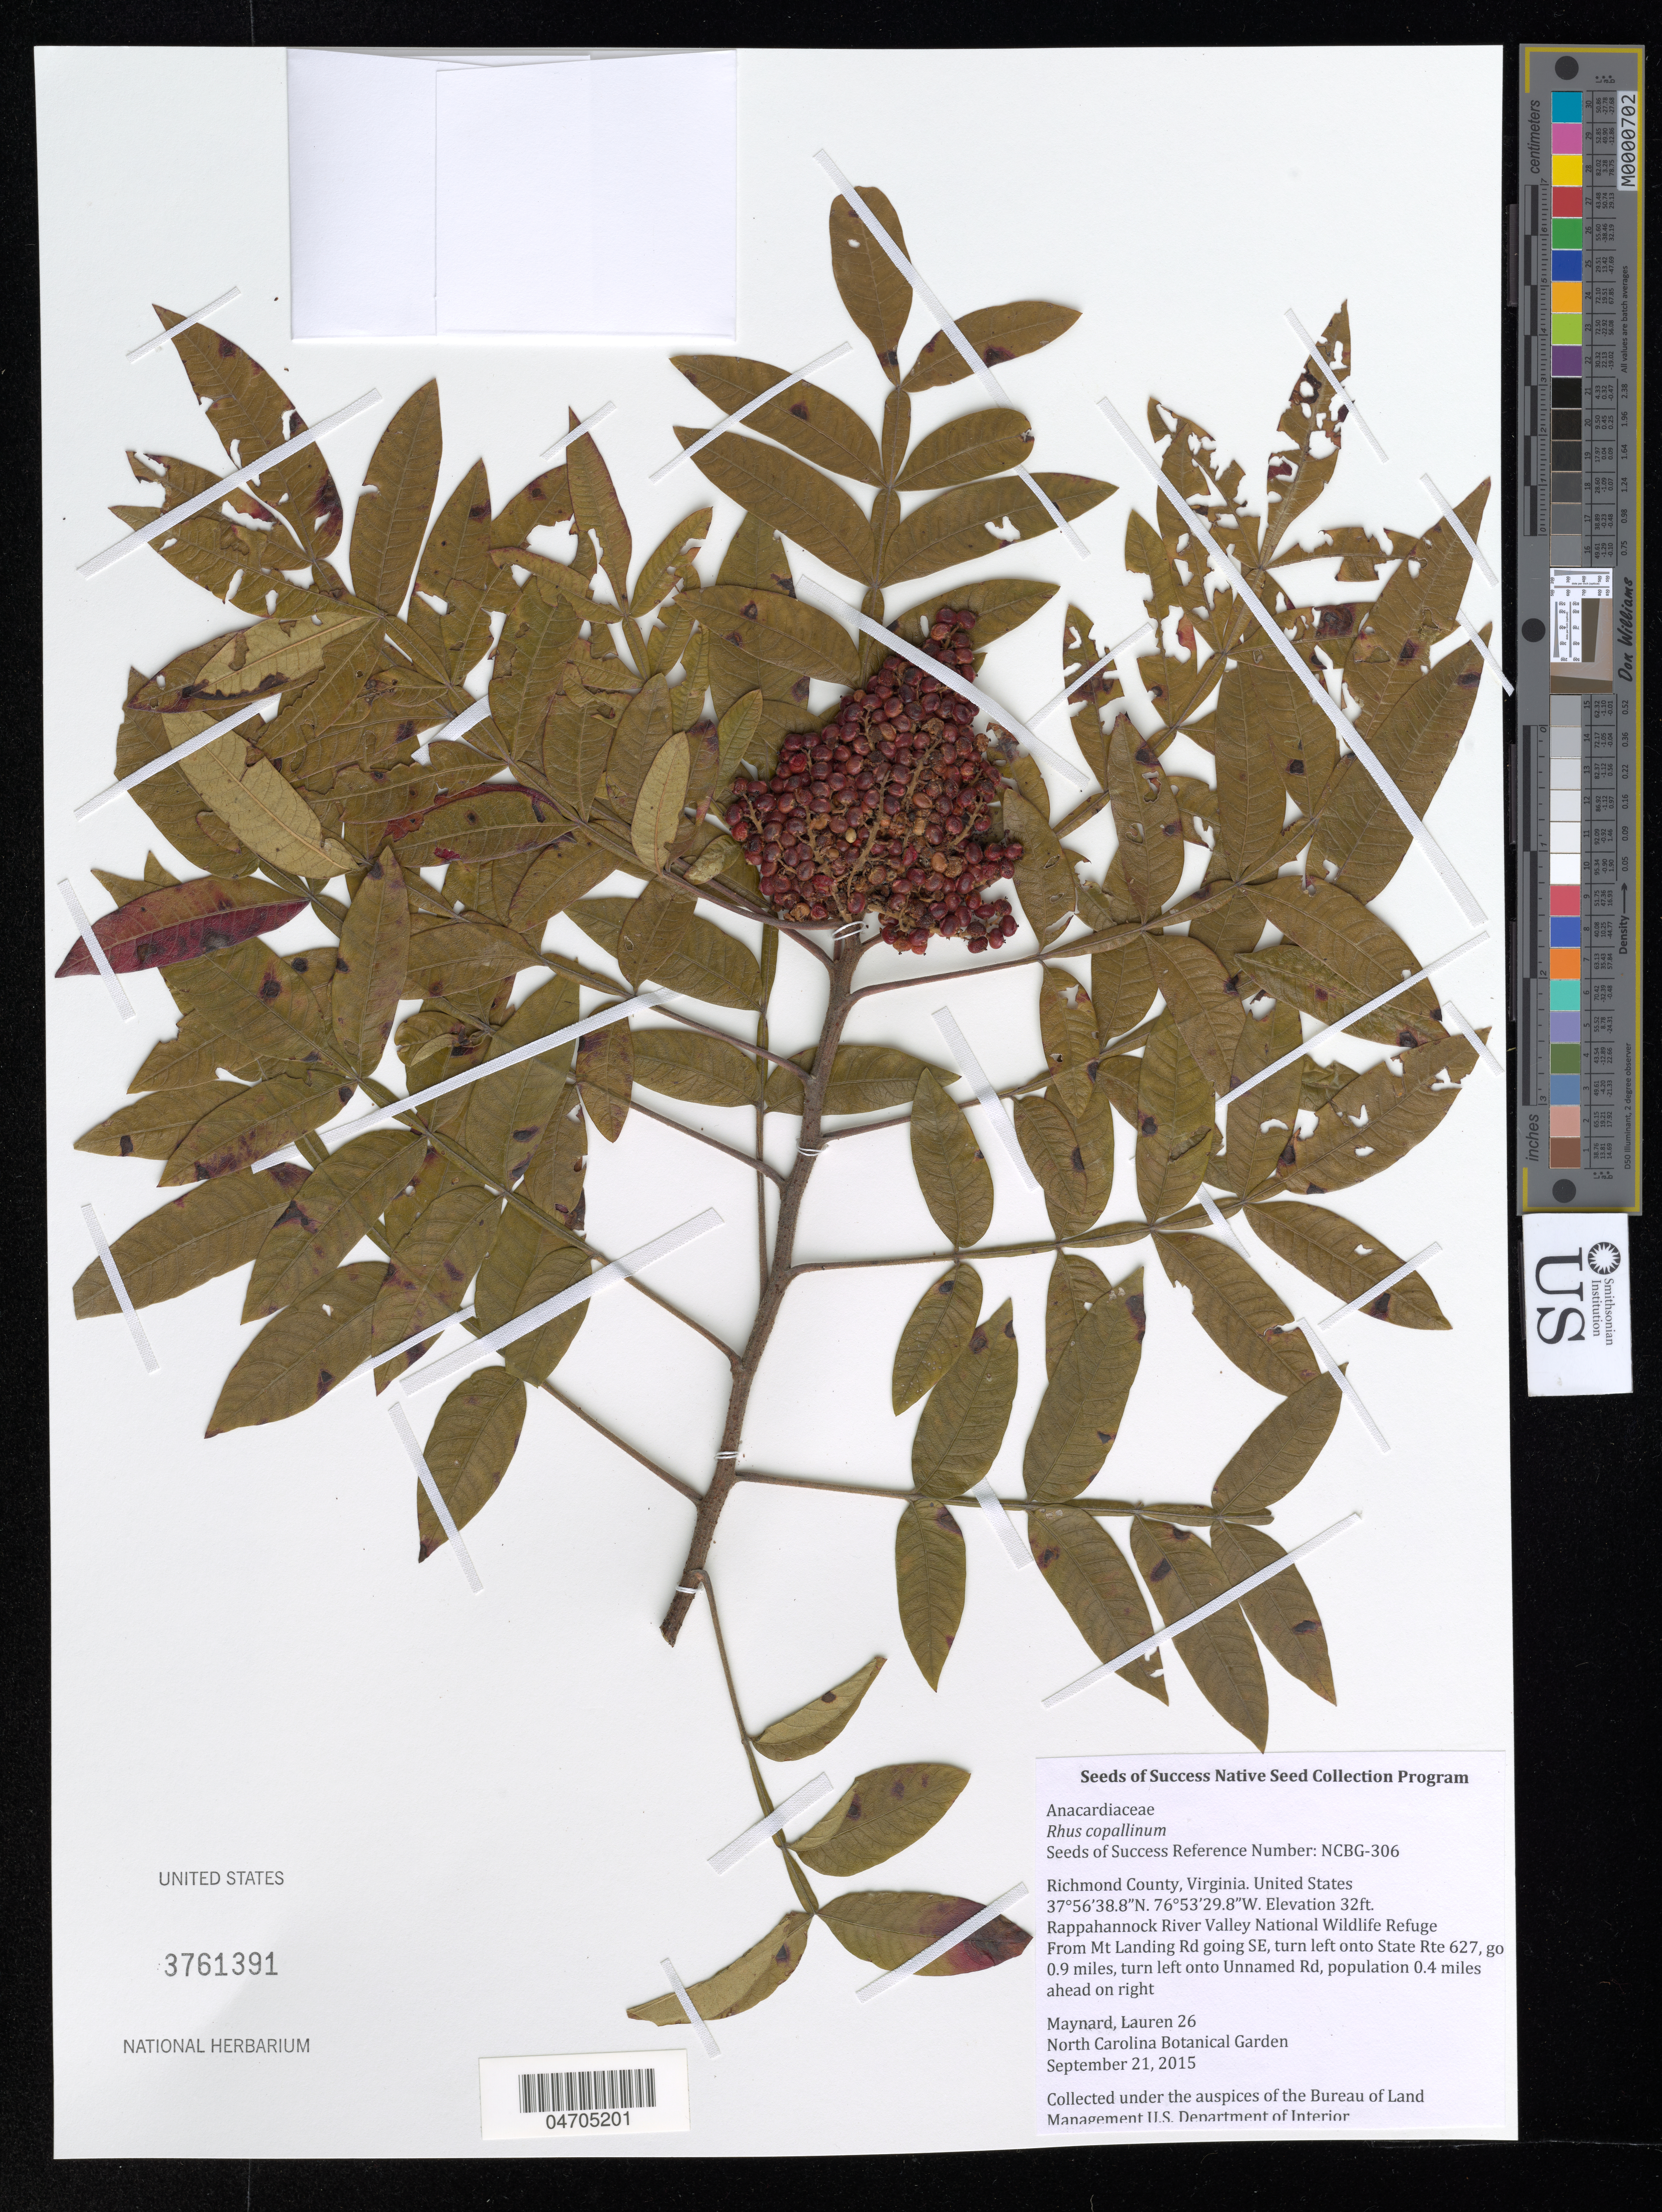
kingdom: Plantae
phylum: Tracheophyta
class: Magnoliopsida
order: Sapindales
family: Anacardiaceae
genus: Rhus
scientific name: Rhus copallinum var. latifolia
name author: Engl.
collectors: L. Maynard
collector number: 26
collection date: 2015-09-21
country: United States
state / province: Virginia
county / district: Richmond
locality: Richmond County. Rappahannock River Valley National Wildlife Refuge. From Mt. Landing Rd going SE, turn left onto State Rte 627, go 0.9 miles, turn left onto Unnamed Rd, population 0.4 miles ahead on right.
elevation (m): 10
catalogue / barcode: US 3761391